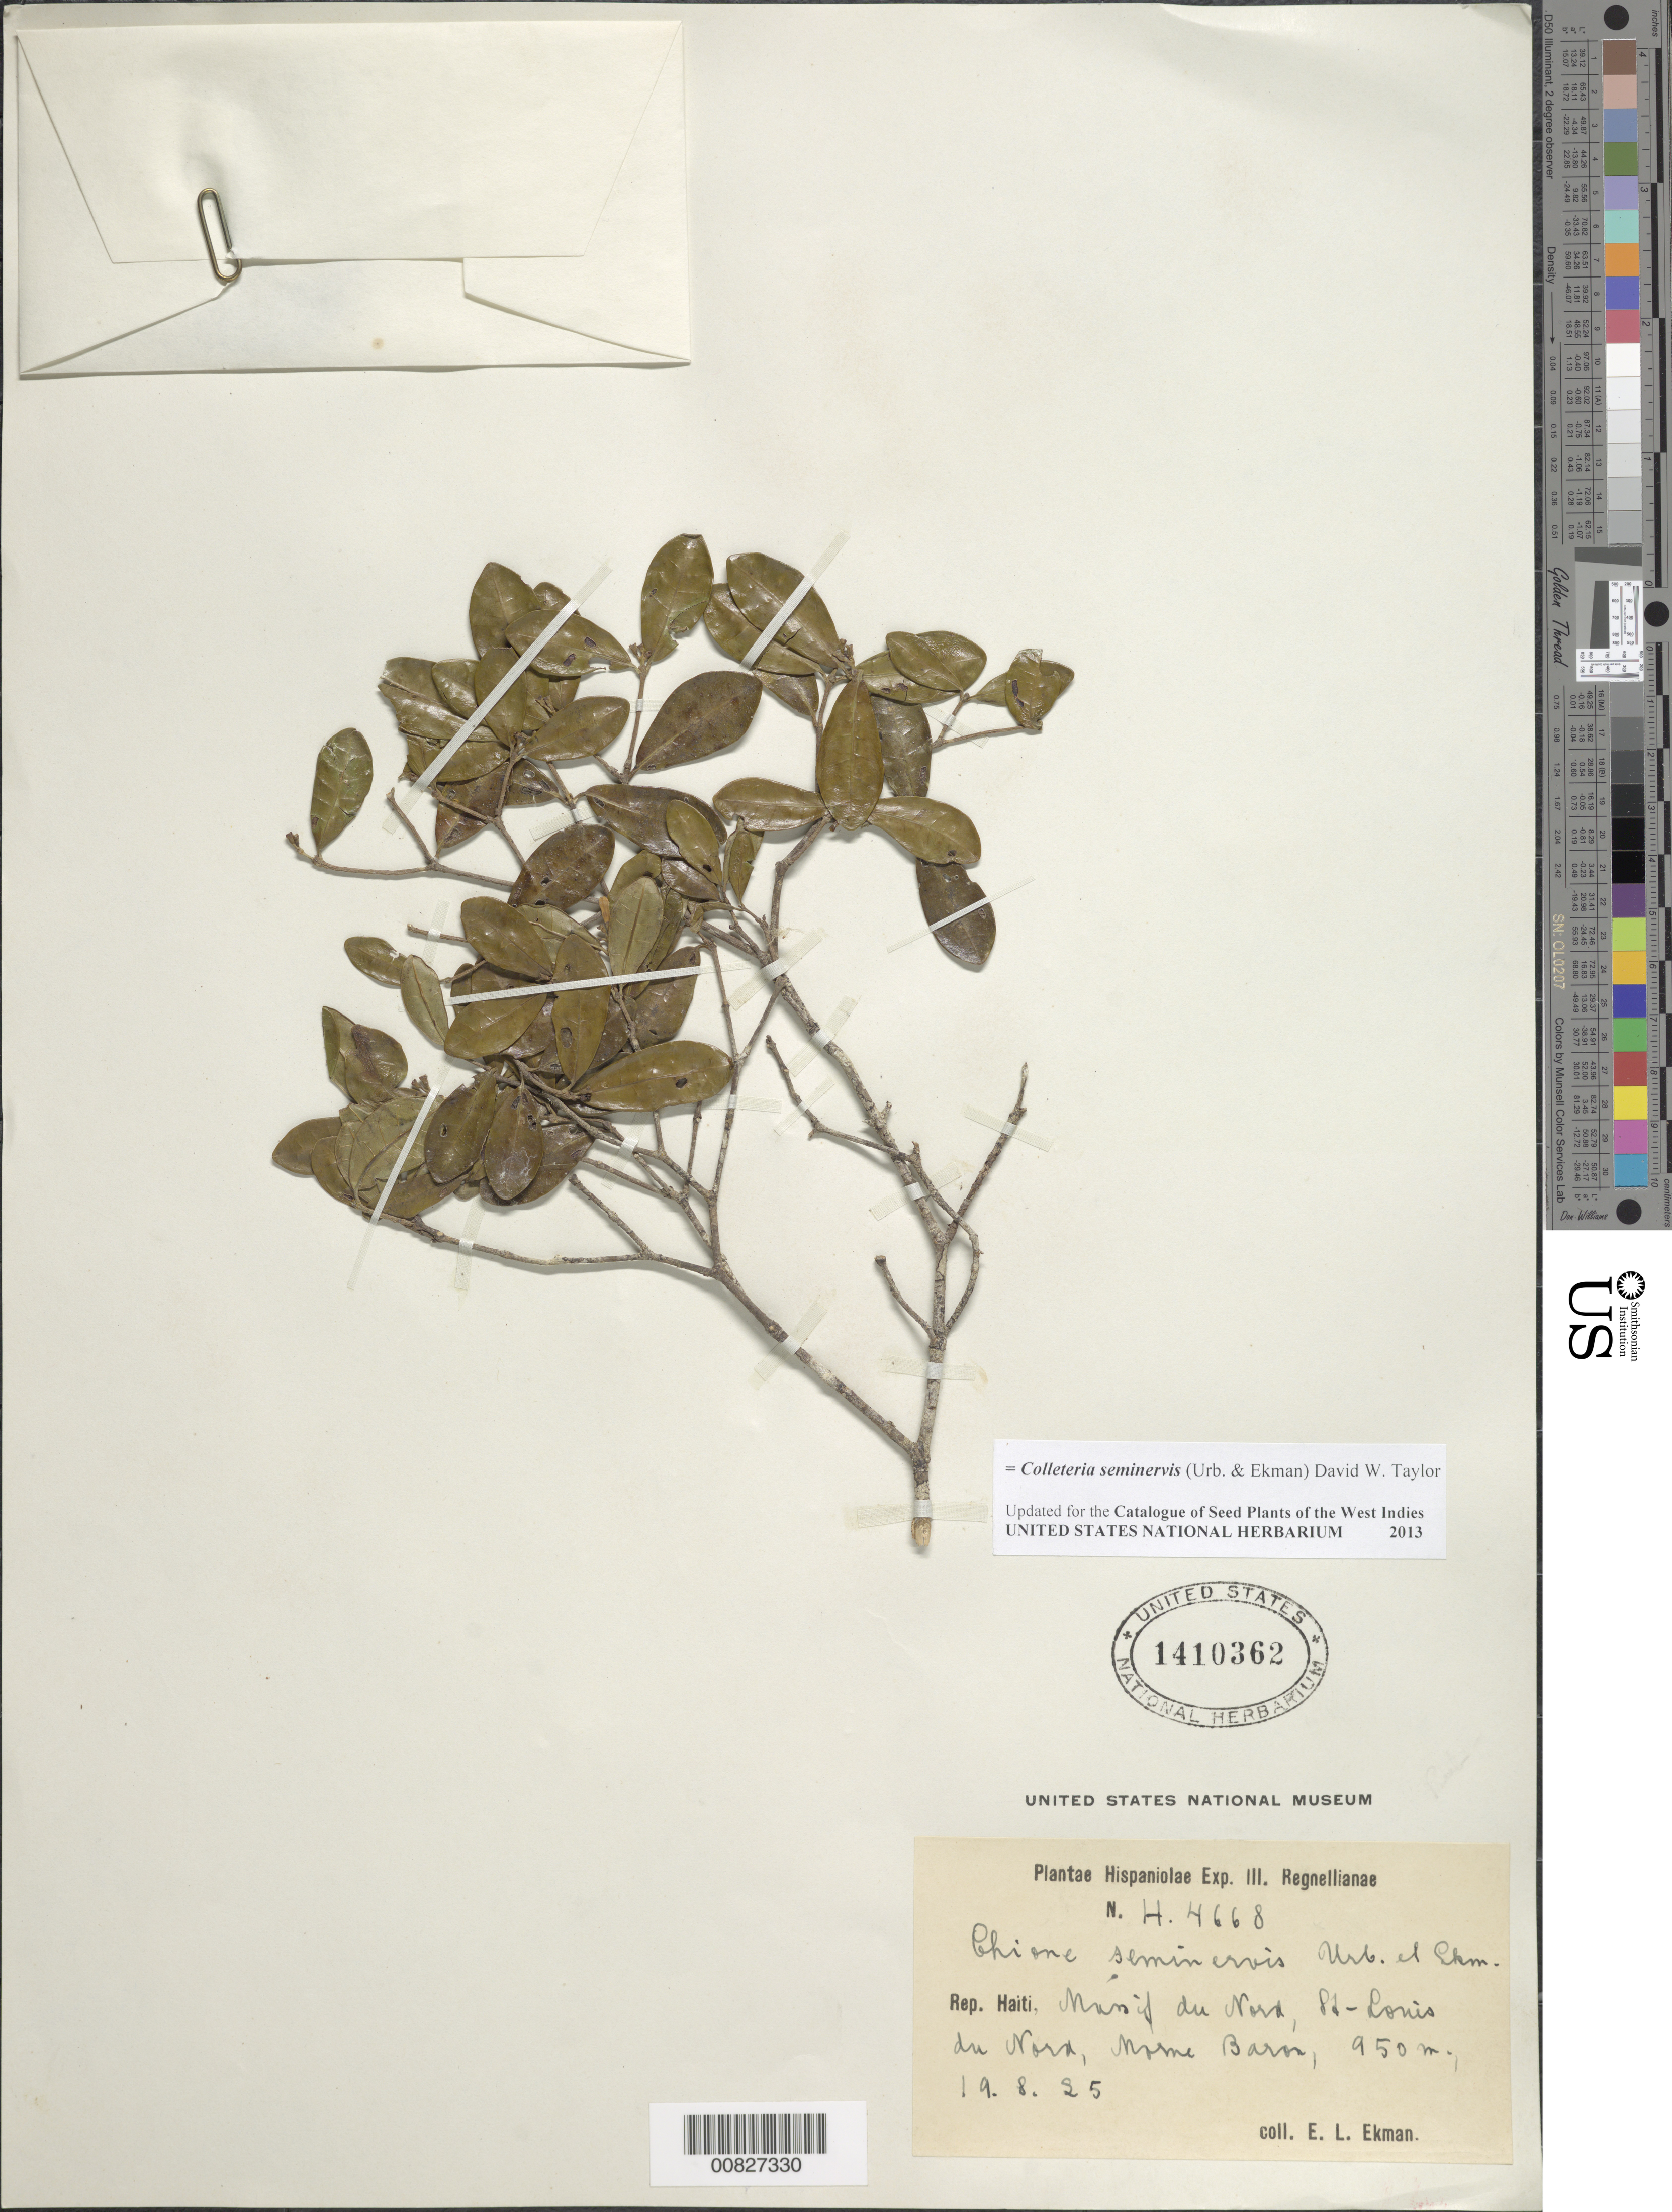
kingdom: Plantae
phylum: Tracheophyta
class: Magnoliopsida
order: Gentianales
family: Rubiaceae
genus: Colleteria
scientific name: Colleteria seminervis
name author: (Urb. & Ekman) D.W. Taylor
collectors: E. L. Ekman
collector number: H 4668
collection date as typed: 19 Aug 1925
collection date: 1925-08-19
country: Haiti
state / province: Nord-Ouest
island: Hispaniola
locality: Massif du Nord, St. Louis du Nord, Morne Baron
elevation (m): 950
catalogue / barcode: US 1410362